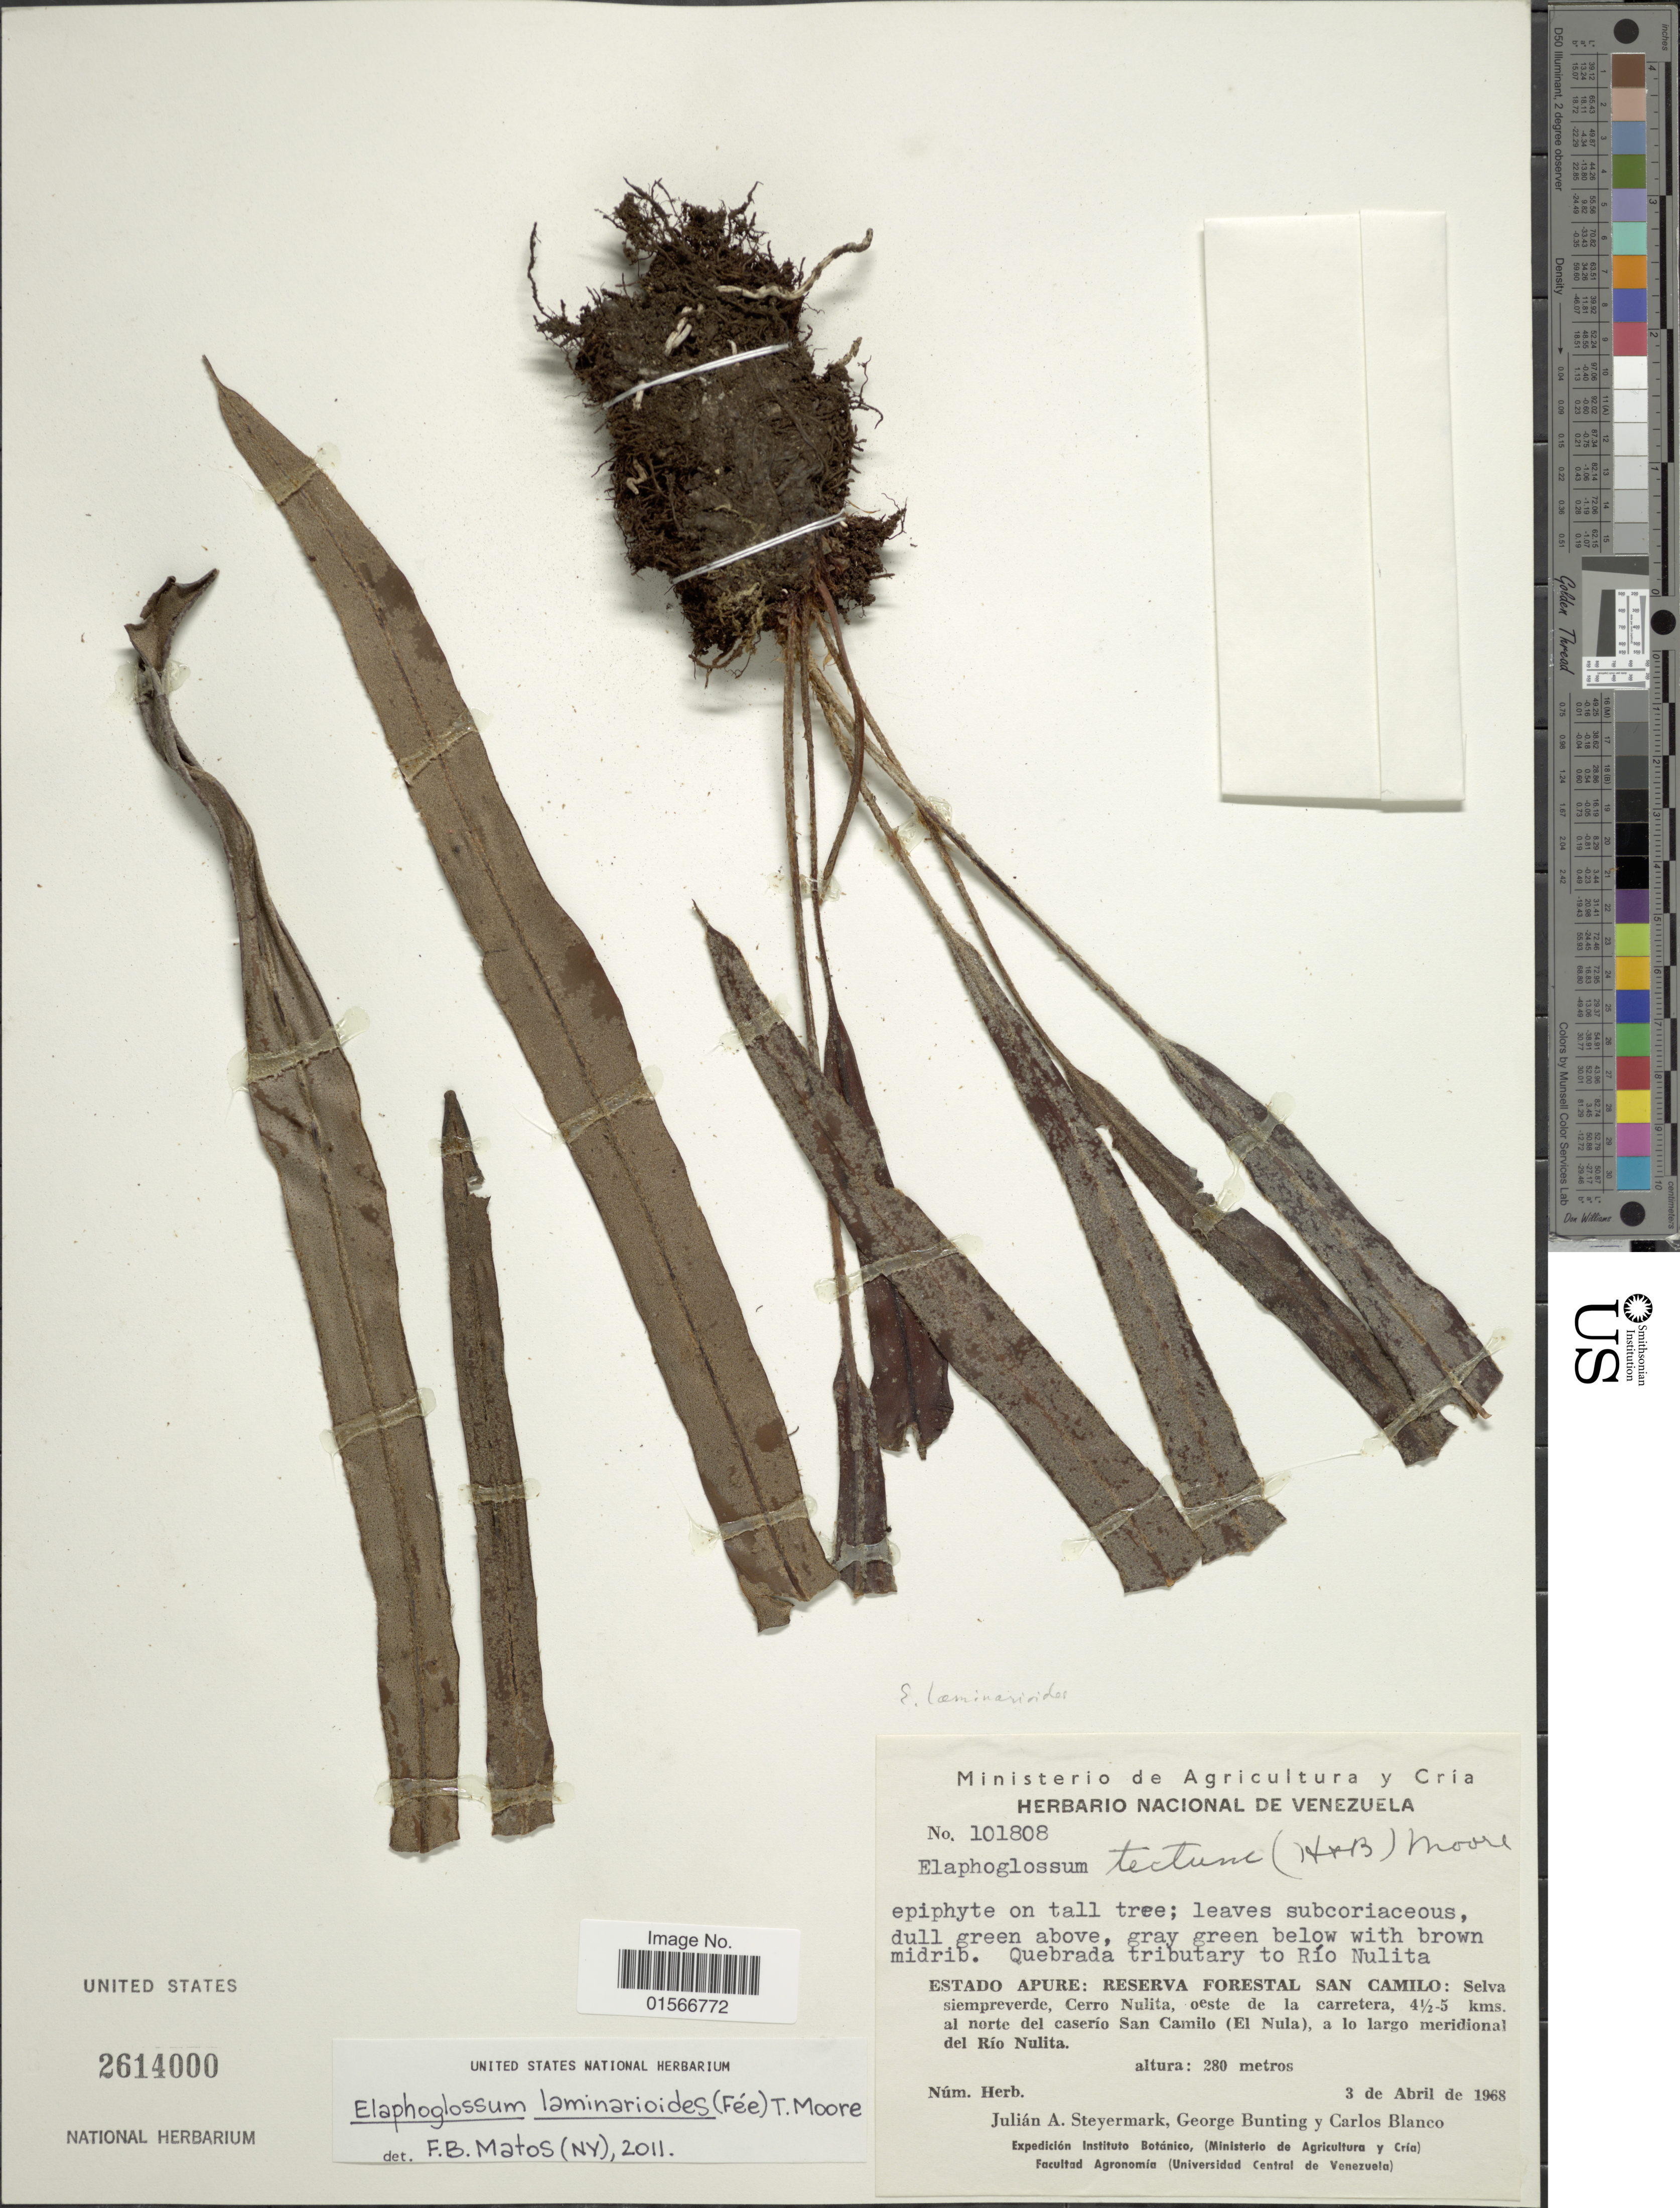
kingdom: Plantae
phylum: Tracheophyta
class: Polypodiopsida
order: Polypodiales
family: Dryopteridaceae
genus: Elaphoglossum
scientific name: Elaphoglossum laminarioides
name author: (Bory ex Fée) T. Moore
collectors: J. Steyermark, G. S. Bunting & C. A. Blanco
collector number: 101808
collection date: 1968-04-03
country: Venezuela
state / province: Apure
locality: Quebrada tributary to Río Nulita, Reserva Forestal San Camilo: Selva siempreverde, Cerro Nulita, oeste de la carretera, 4½-5 kms al norte del caserio San Camilo (El Nula), a lo largo meridional del Río Nulita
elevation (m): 280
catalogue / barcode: US 2614000